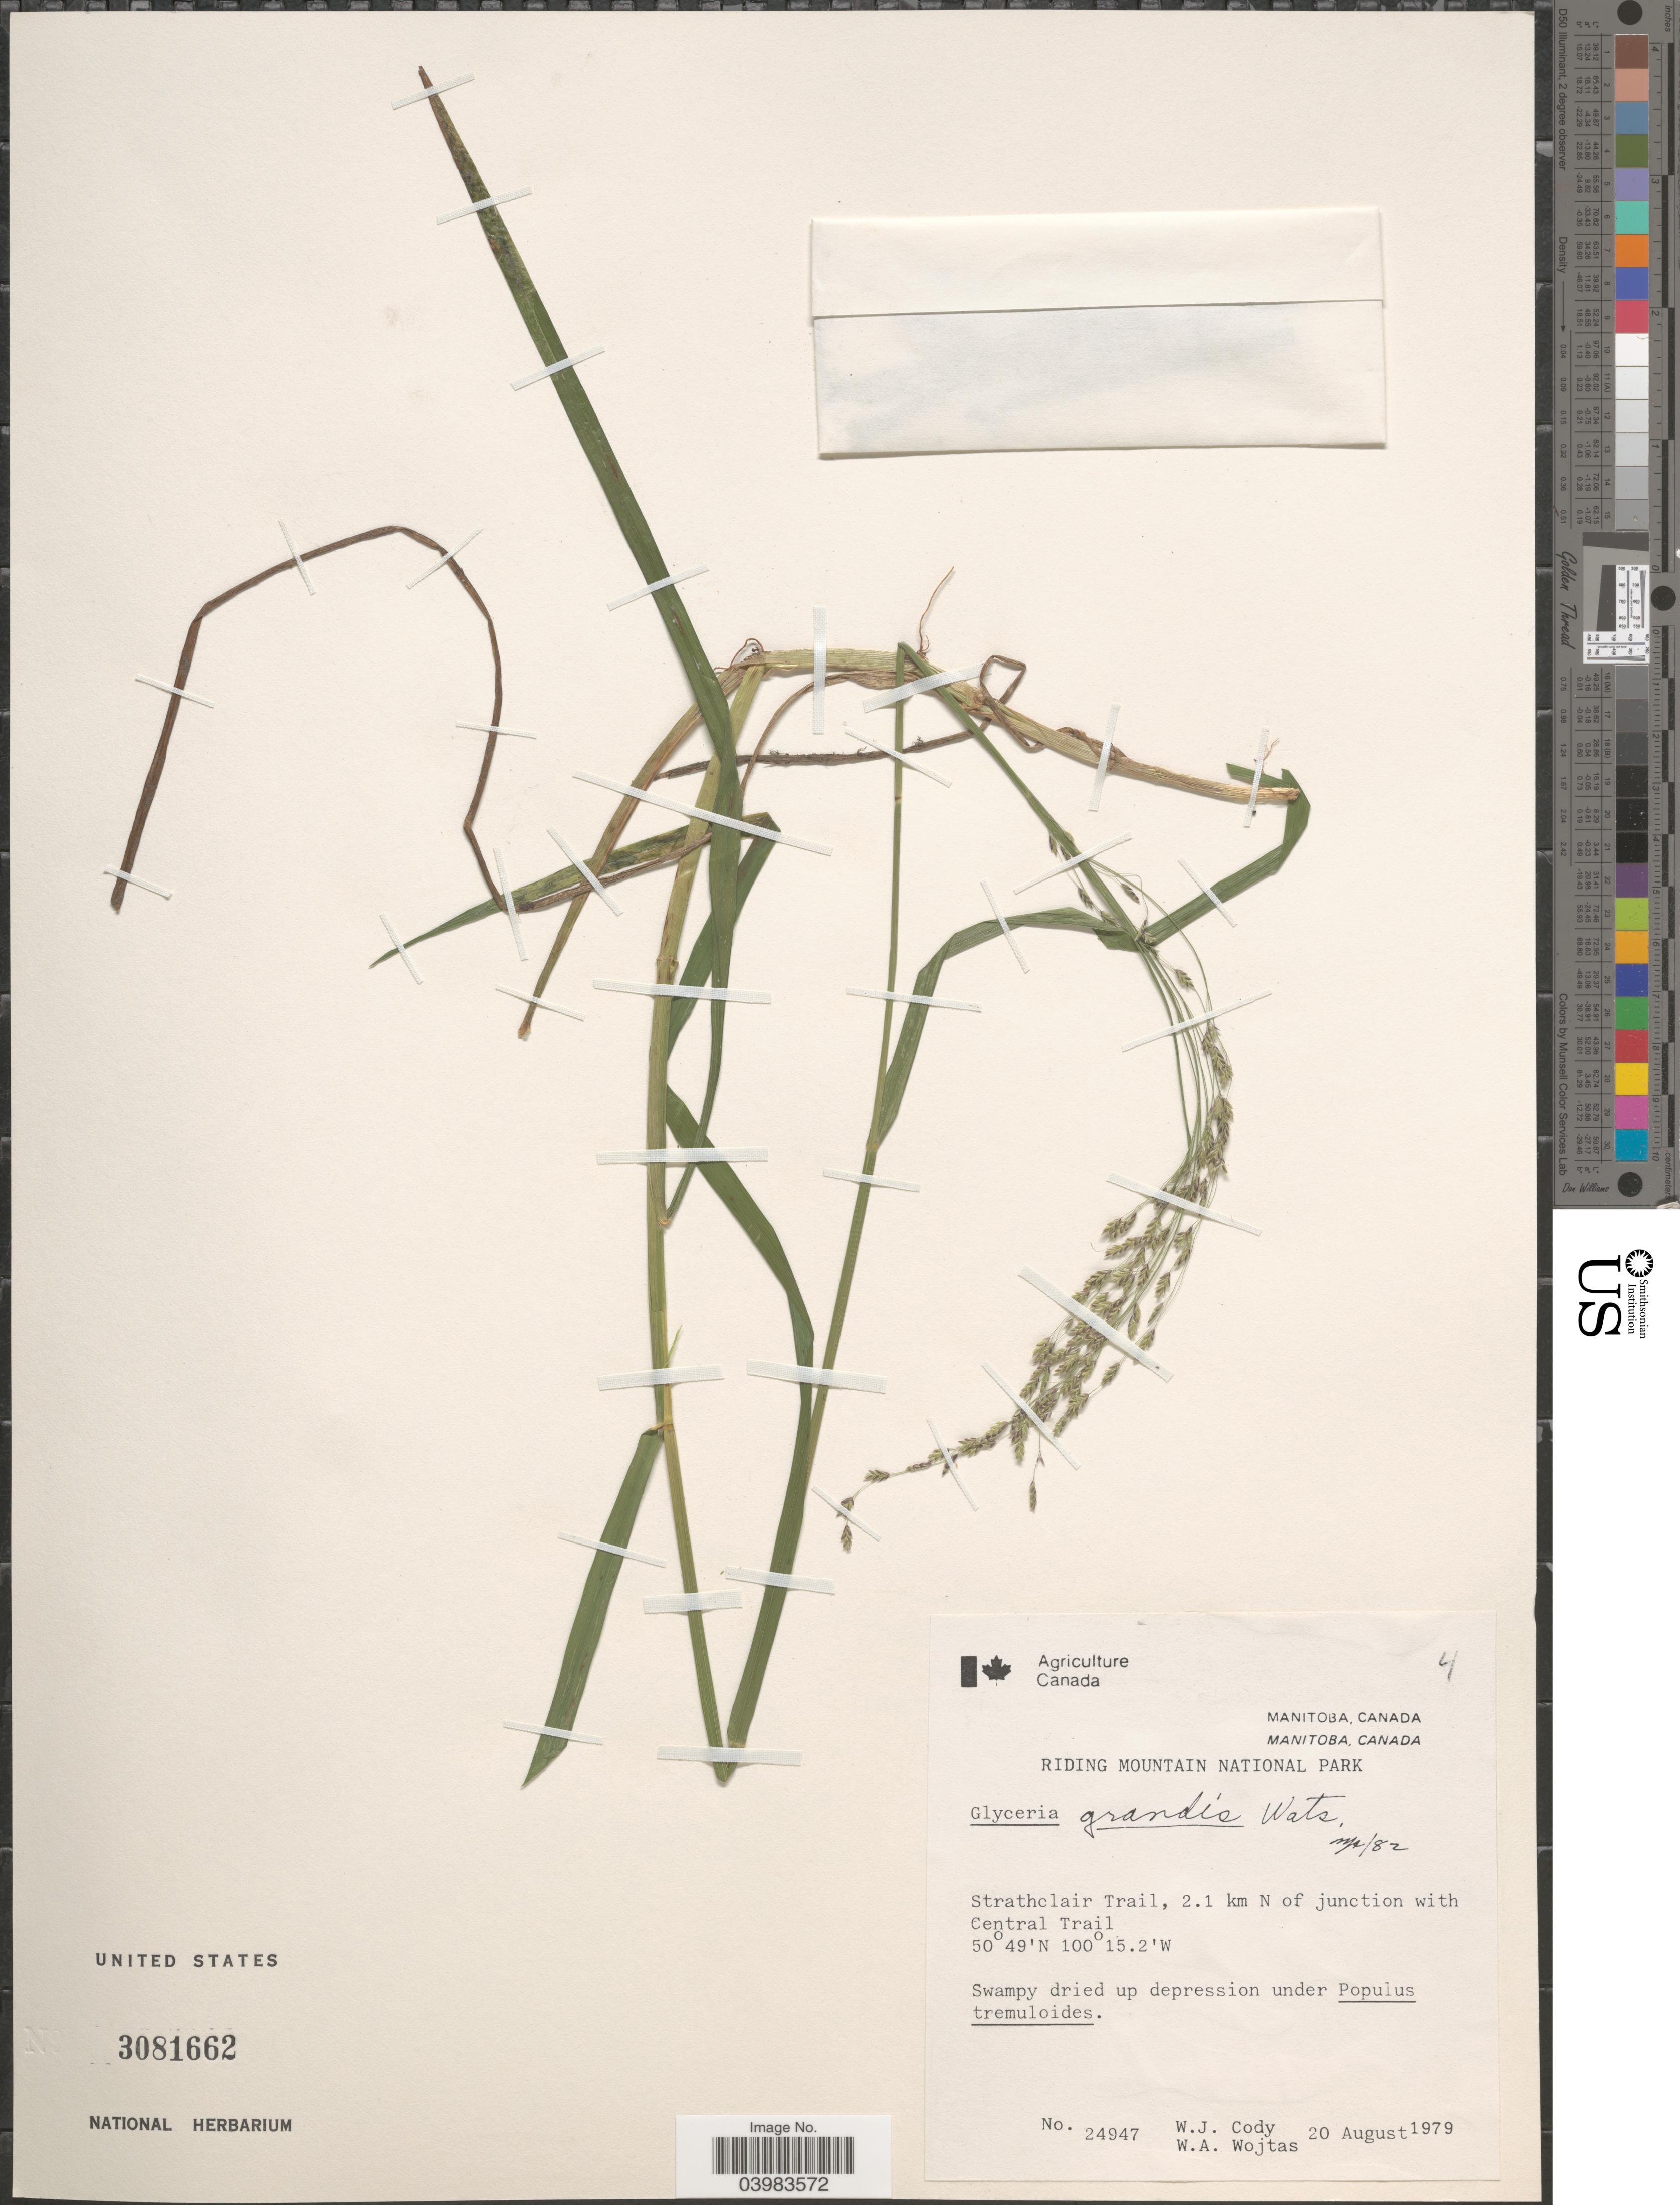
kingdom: Plantae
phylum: Tracheophyta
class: Liliopsida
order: Poales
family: Poaceae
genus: Glyceria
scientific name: Glyceria grandis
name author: S. Watson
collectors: W. Cody & W. Wojtas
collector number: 24947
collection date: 1979-08-20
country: Canada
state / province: Manitoba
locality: Riding Mountain National Park. Strathclair Trail, 2.1 km N of junction with Central Trail.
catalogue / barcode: US 3081662